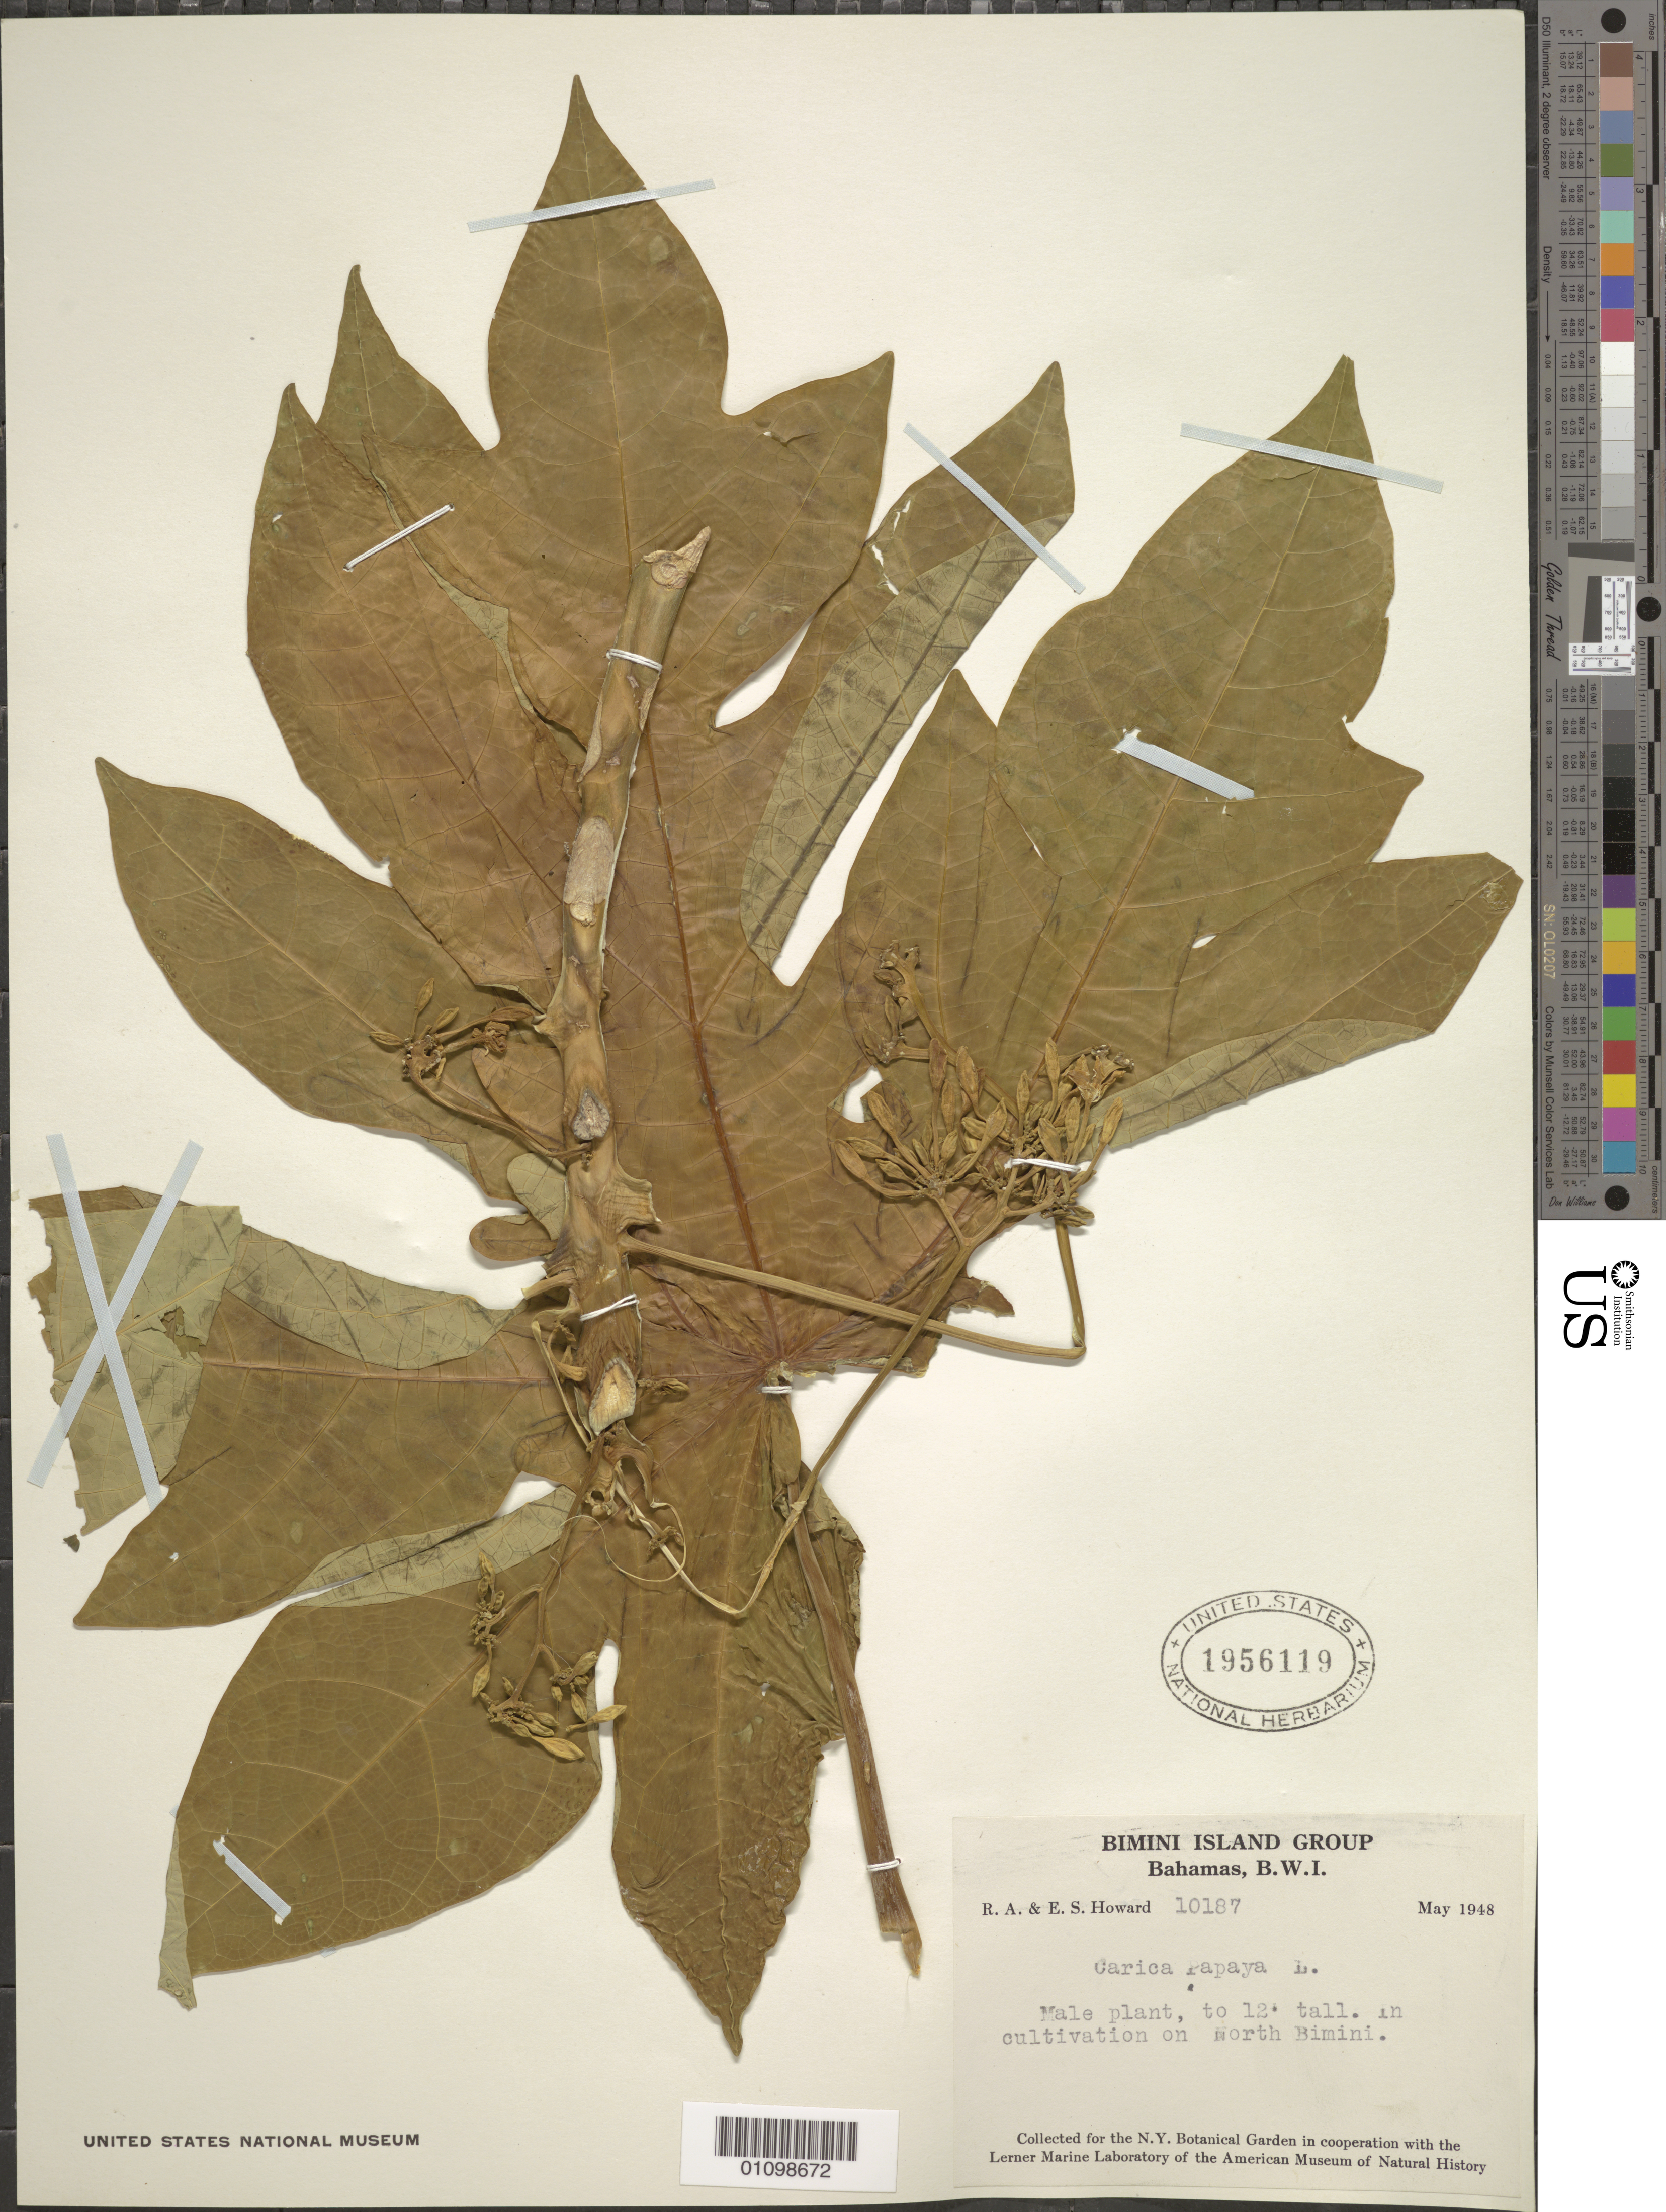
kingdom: Plantae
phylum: Tracheophyta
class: Magnoliopsida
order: Brassicales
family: Caricaceae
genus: Carica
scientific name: Carica papaya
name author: L.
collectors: R. A. Howard & E. S. Howard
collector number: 10187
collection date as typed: May 1948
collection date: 1948-05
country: Bahamas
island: Bimini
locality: North Bimini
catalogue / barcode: US 1956119